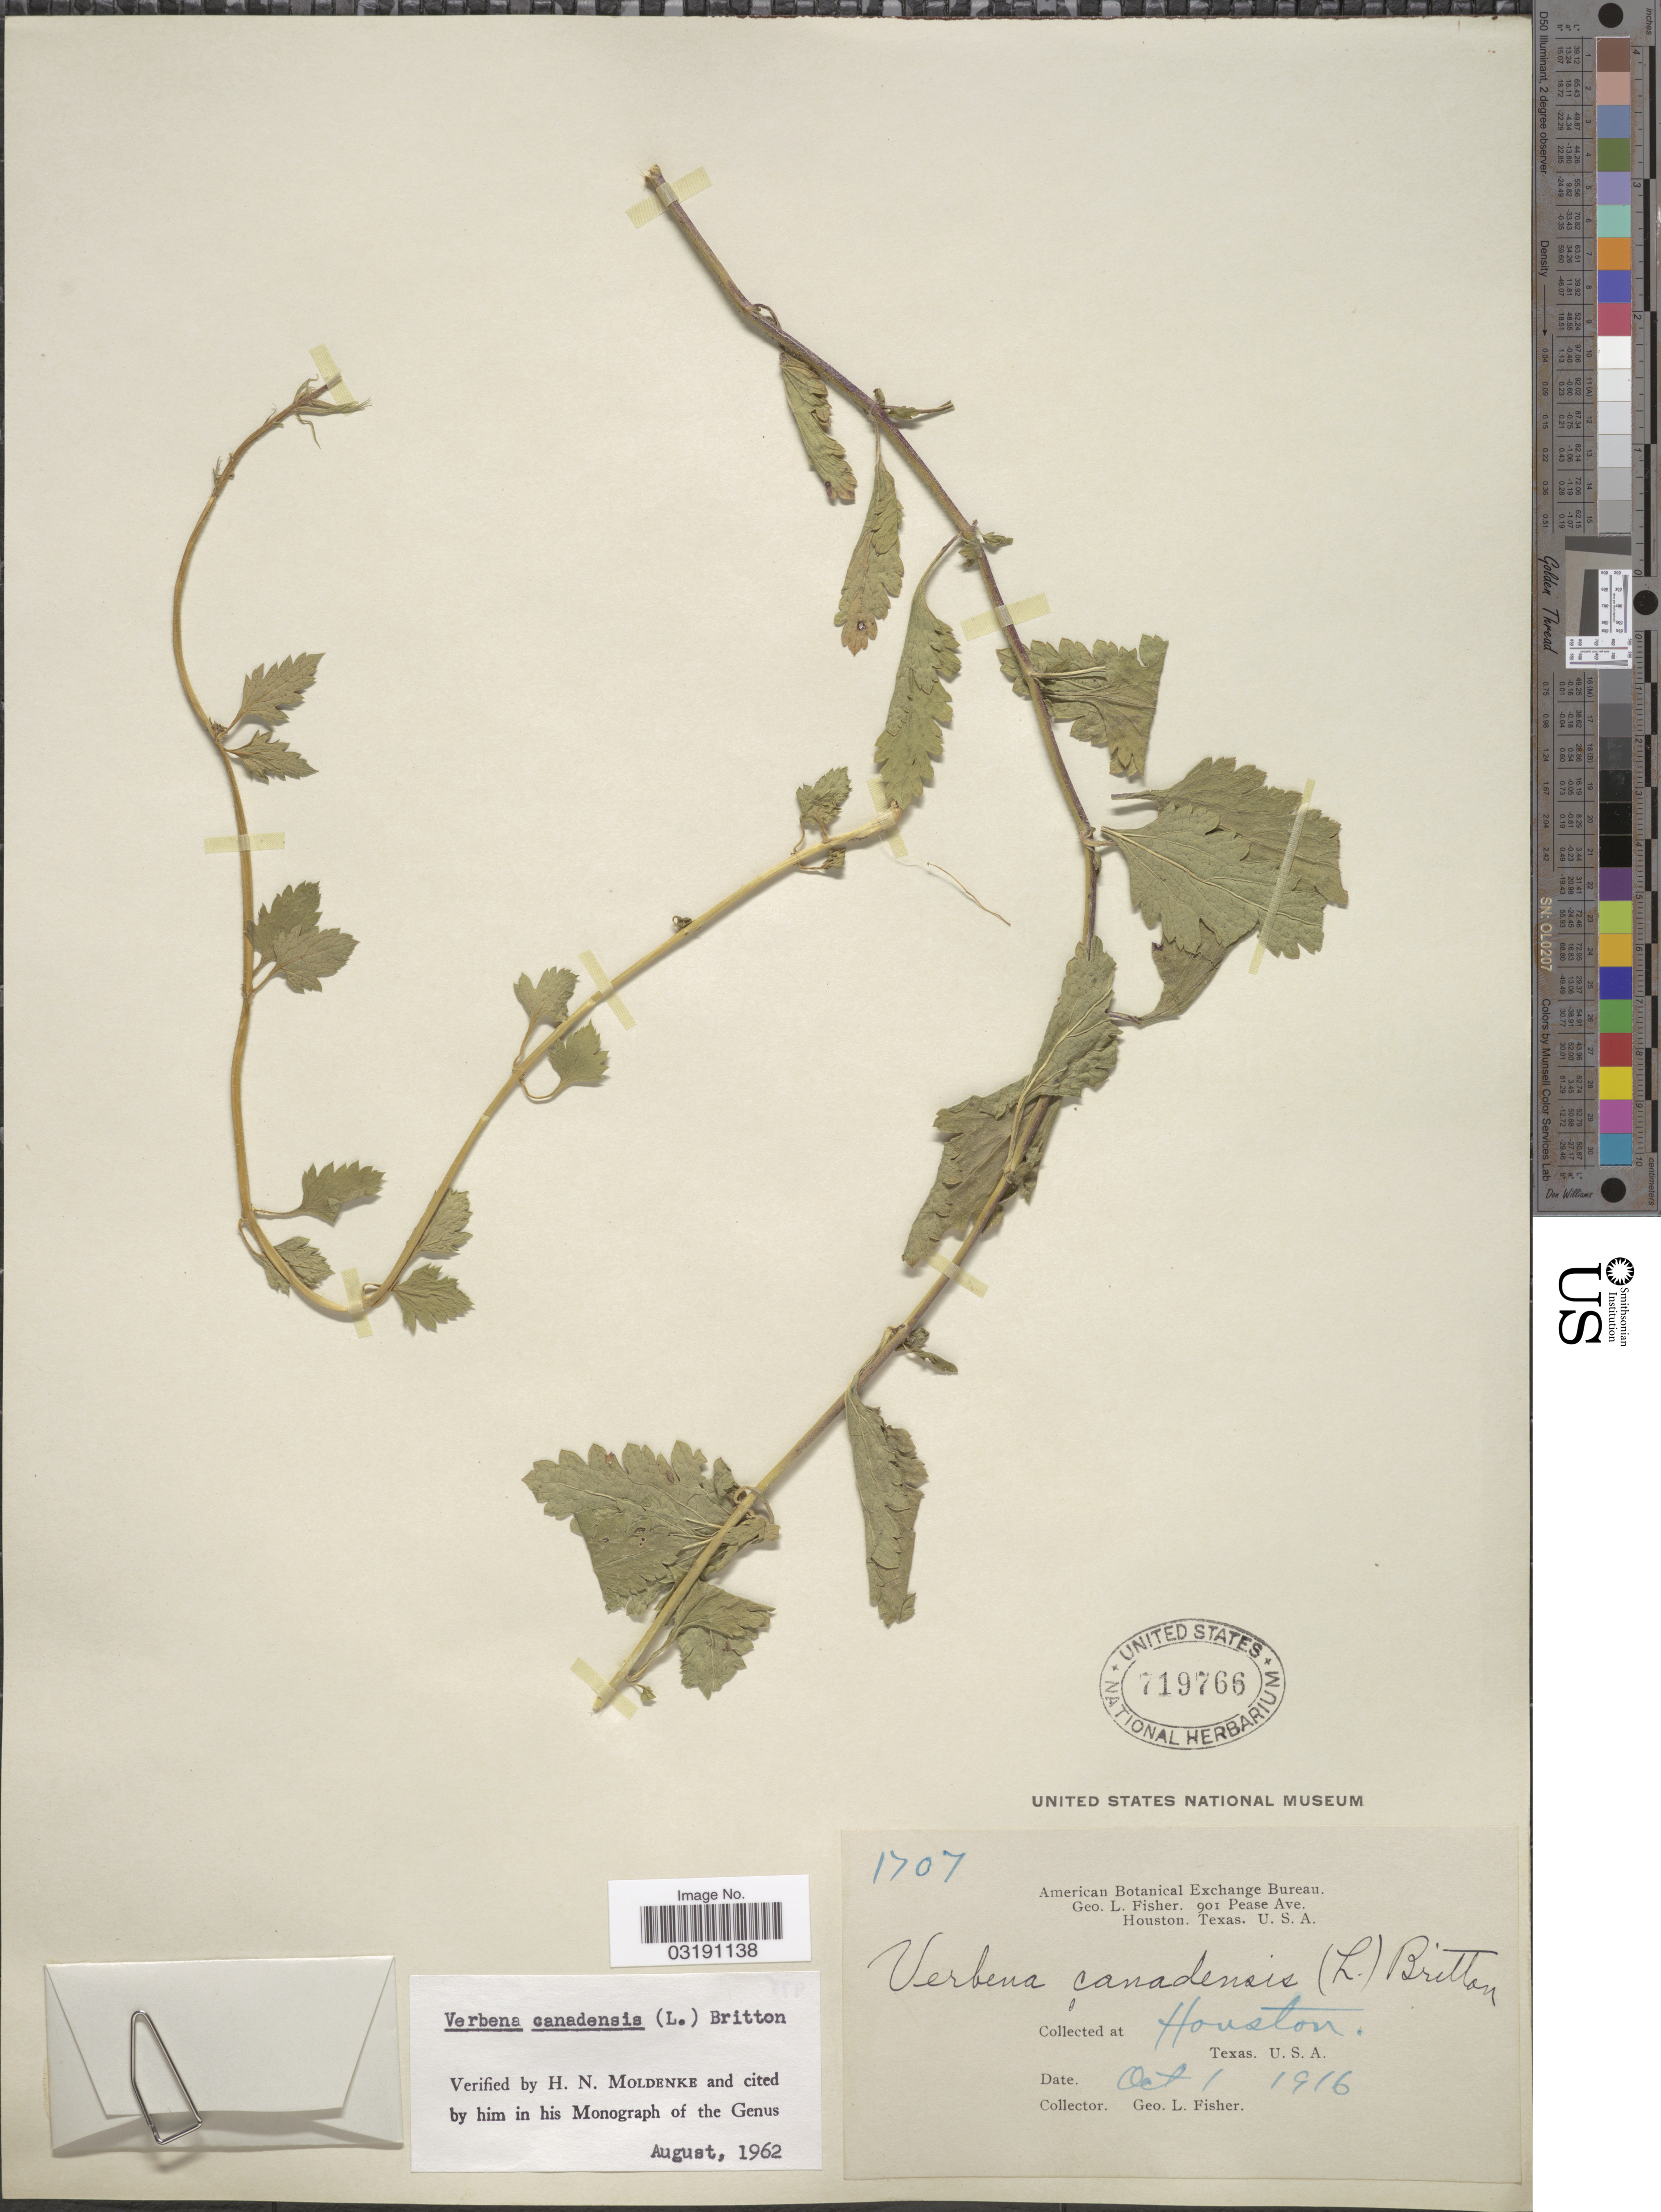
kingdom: Plantae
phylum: Tracheophyta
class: Magnoliopsida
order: Lamiales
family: Verbenaceae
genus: Verbena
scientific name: Verbena canadensis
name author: (L.) Britton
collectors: G. L. Fisher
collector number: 1707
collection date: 1916-10-01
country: United States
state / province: Texas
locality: Houston.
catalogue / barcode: US 719766